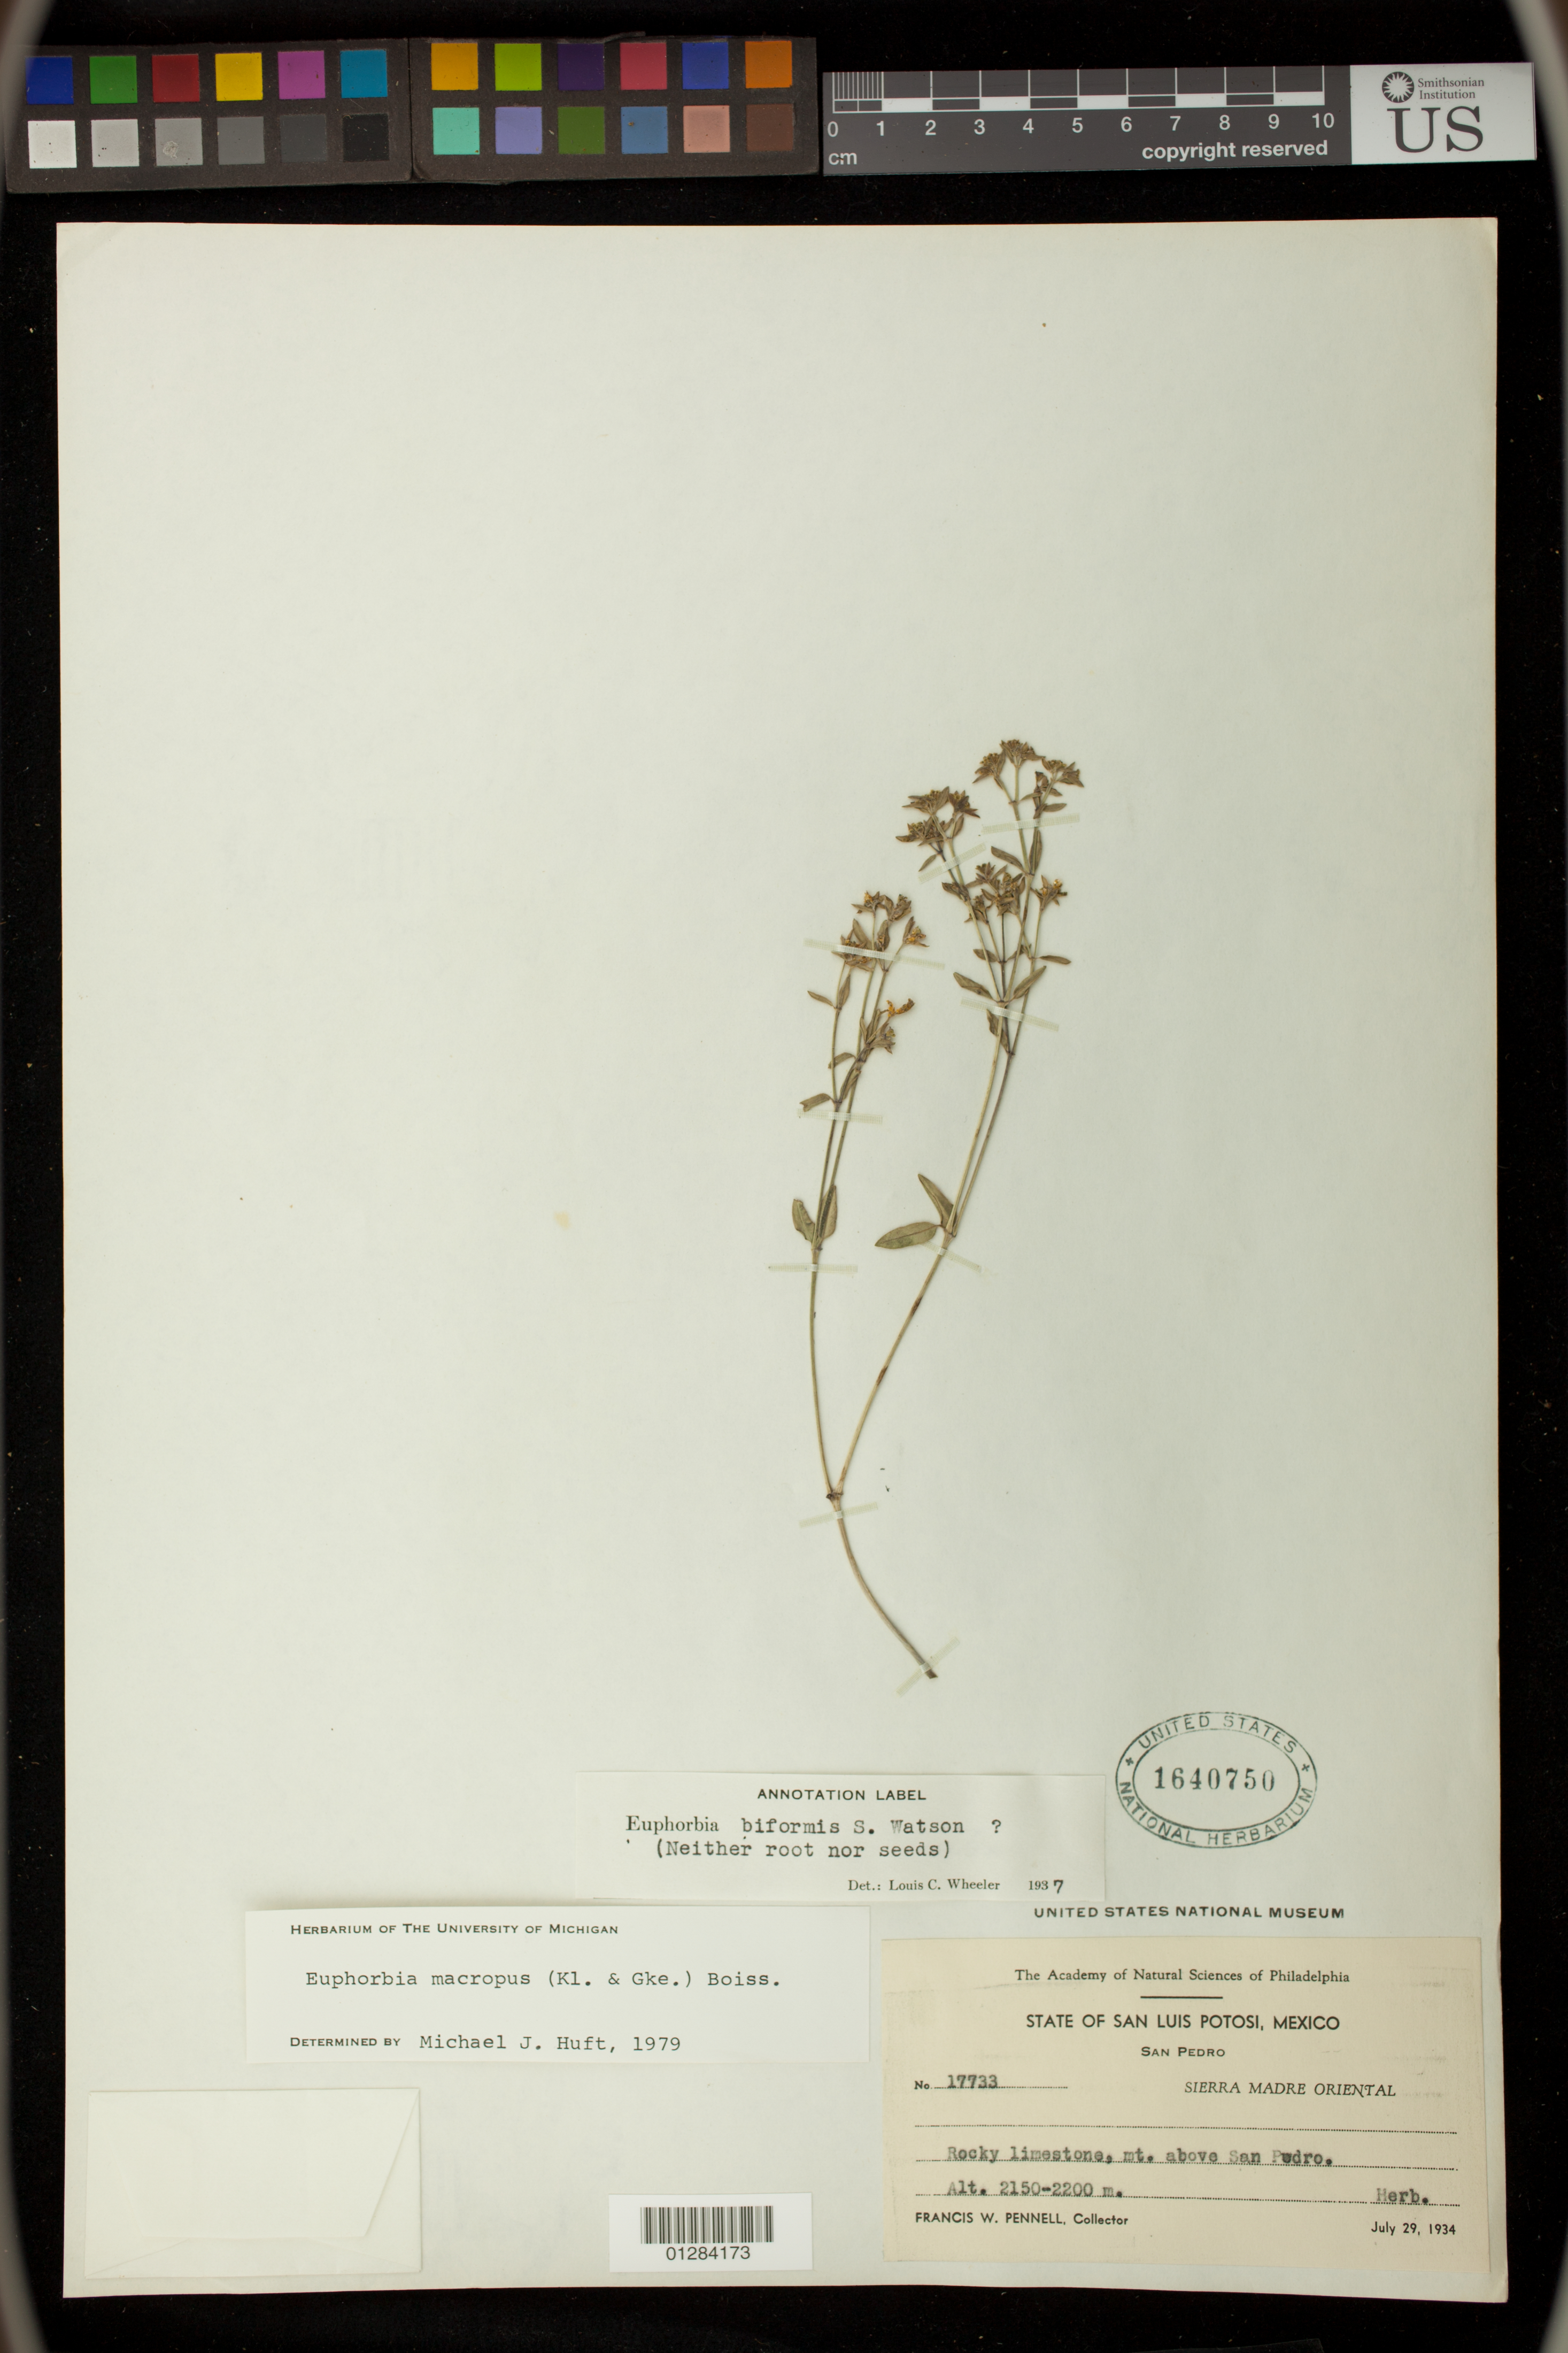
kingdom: Plantae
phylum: Tracheophyta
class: Magnoliopsida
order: Malpighiales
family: Euphorbiaceae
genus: Euphorbia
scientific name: Euphorbia macropus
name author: (Klotzsch & Garcke) Boiss.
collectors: F. W. Pennell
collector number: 17733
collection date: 1934-07-29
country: Mexico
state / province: San Luis Potosí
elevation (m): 2150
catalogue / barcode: US 1640750